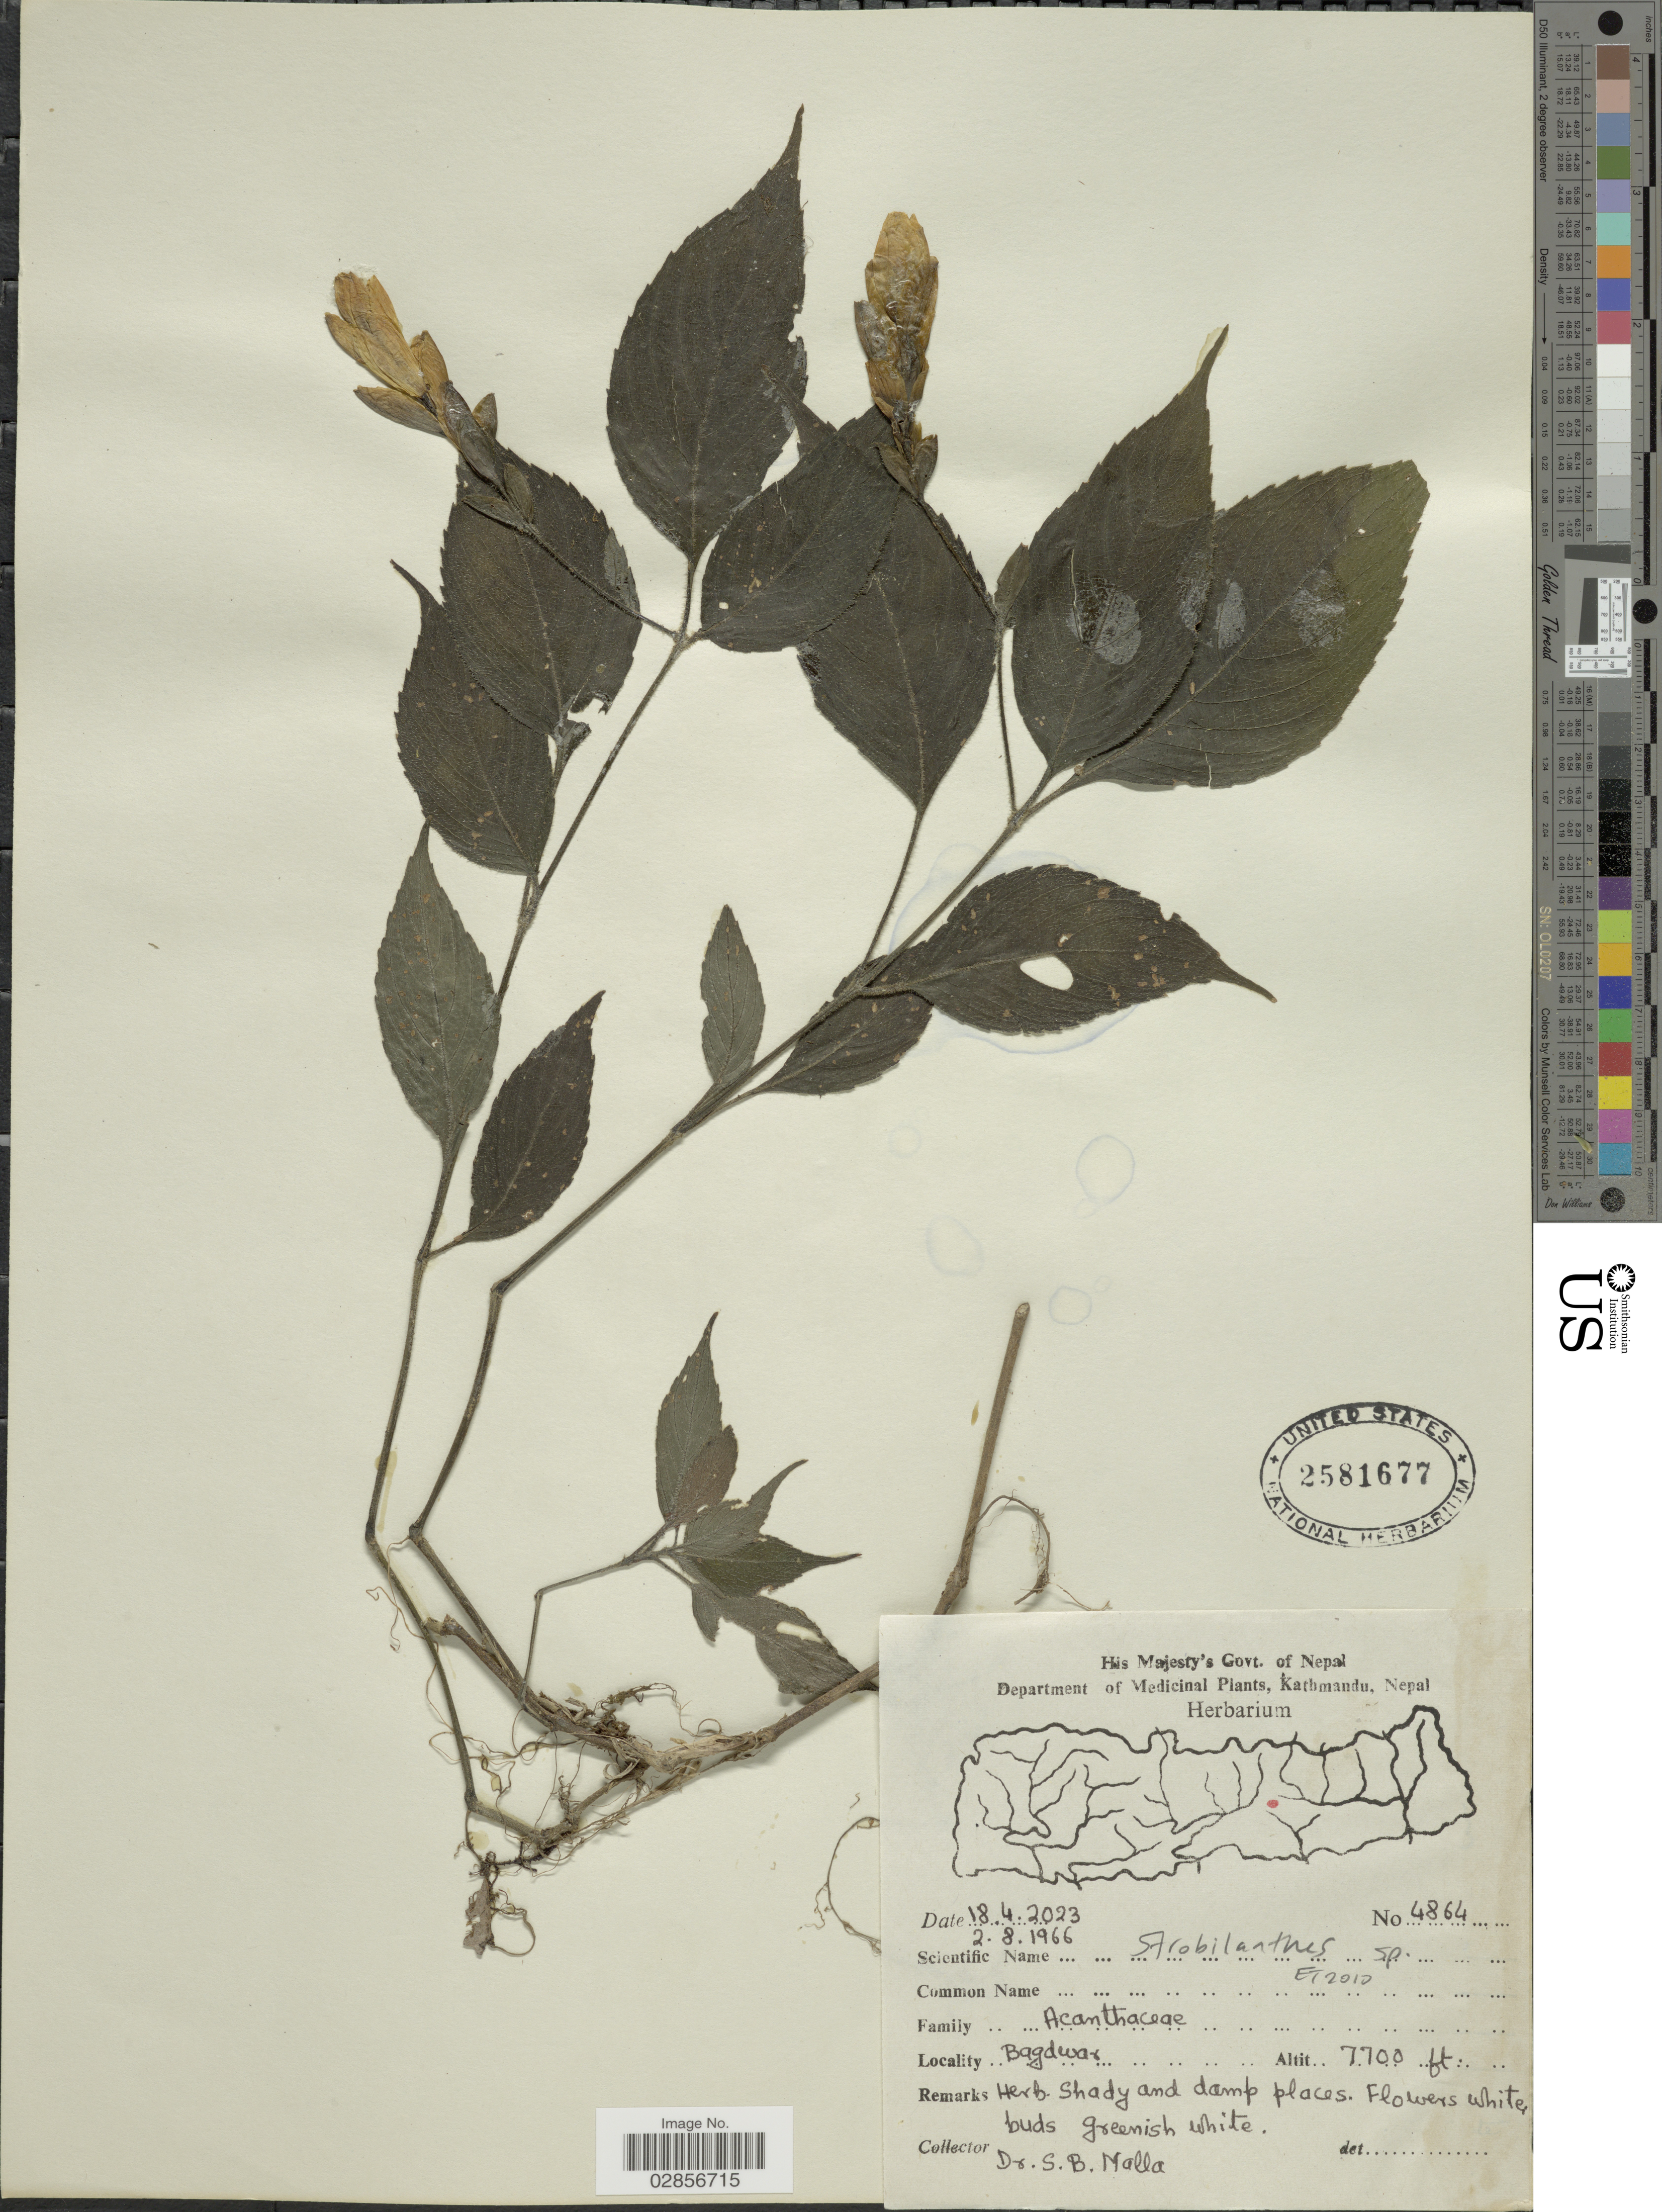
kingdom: Plantae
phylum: Tracheophyta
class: Magnoliopsida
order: Lamiales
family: Acanthaceae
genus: Strobilanthes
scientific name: Strobilanthes sp.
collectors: S. Malla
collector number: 4864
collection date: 1966-08-02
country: Nepal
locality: Bagdwar.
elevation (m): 2347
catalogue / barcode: US 2581677